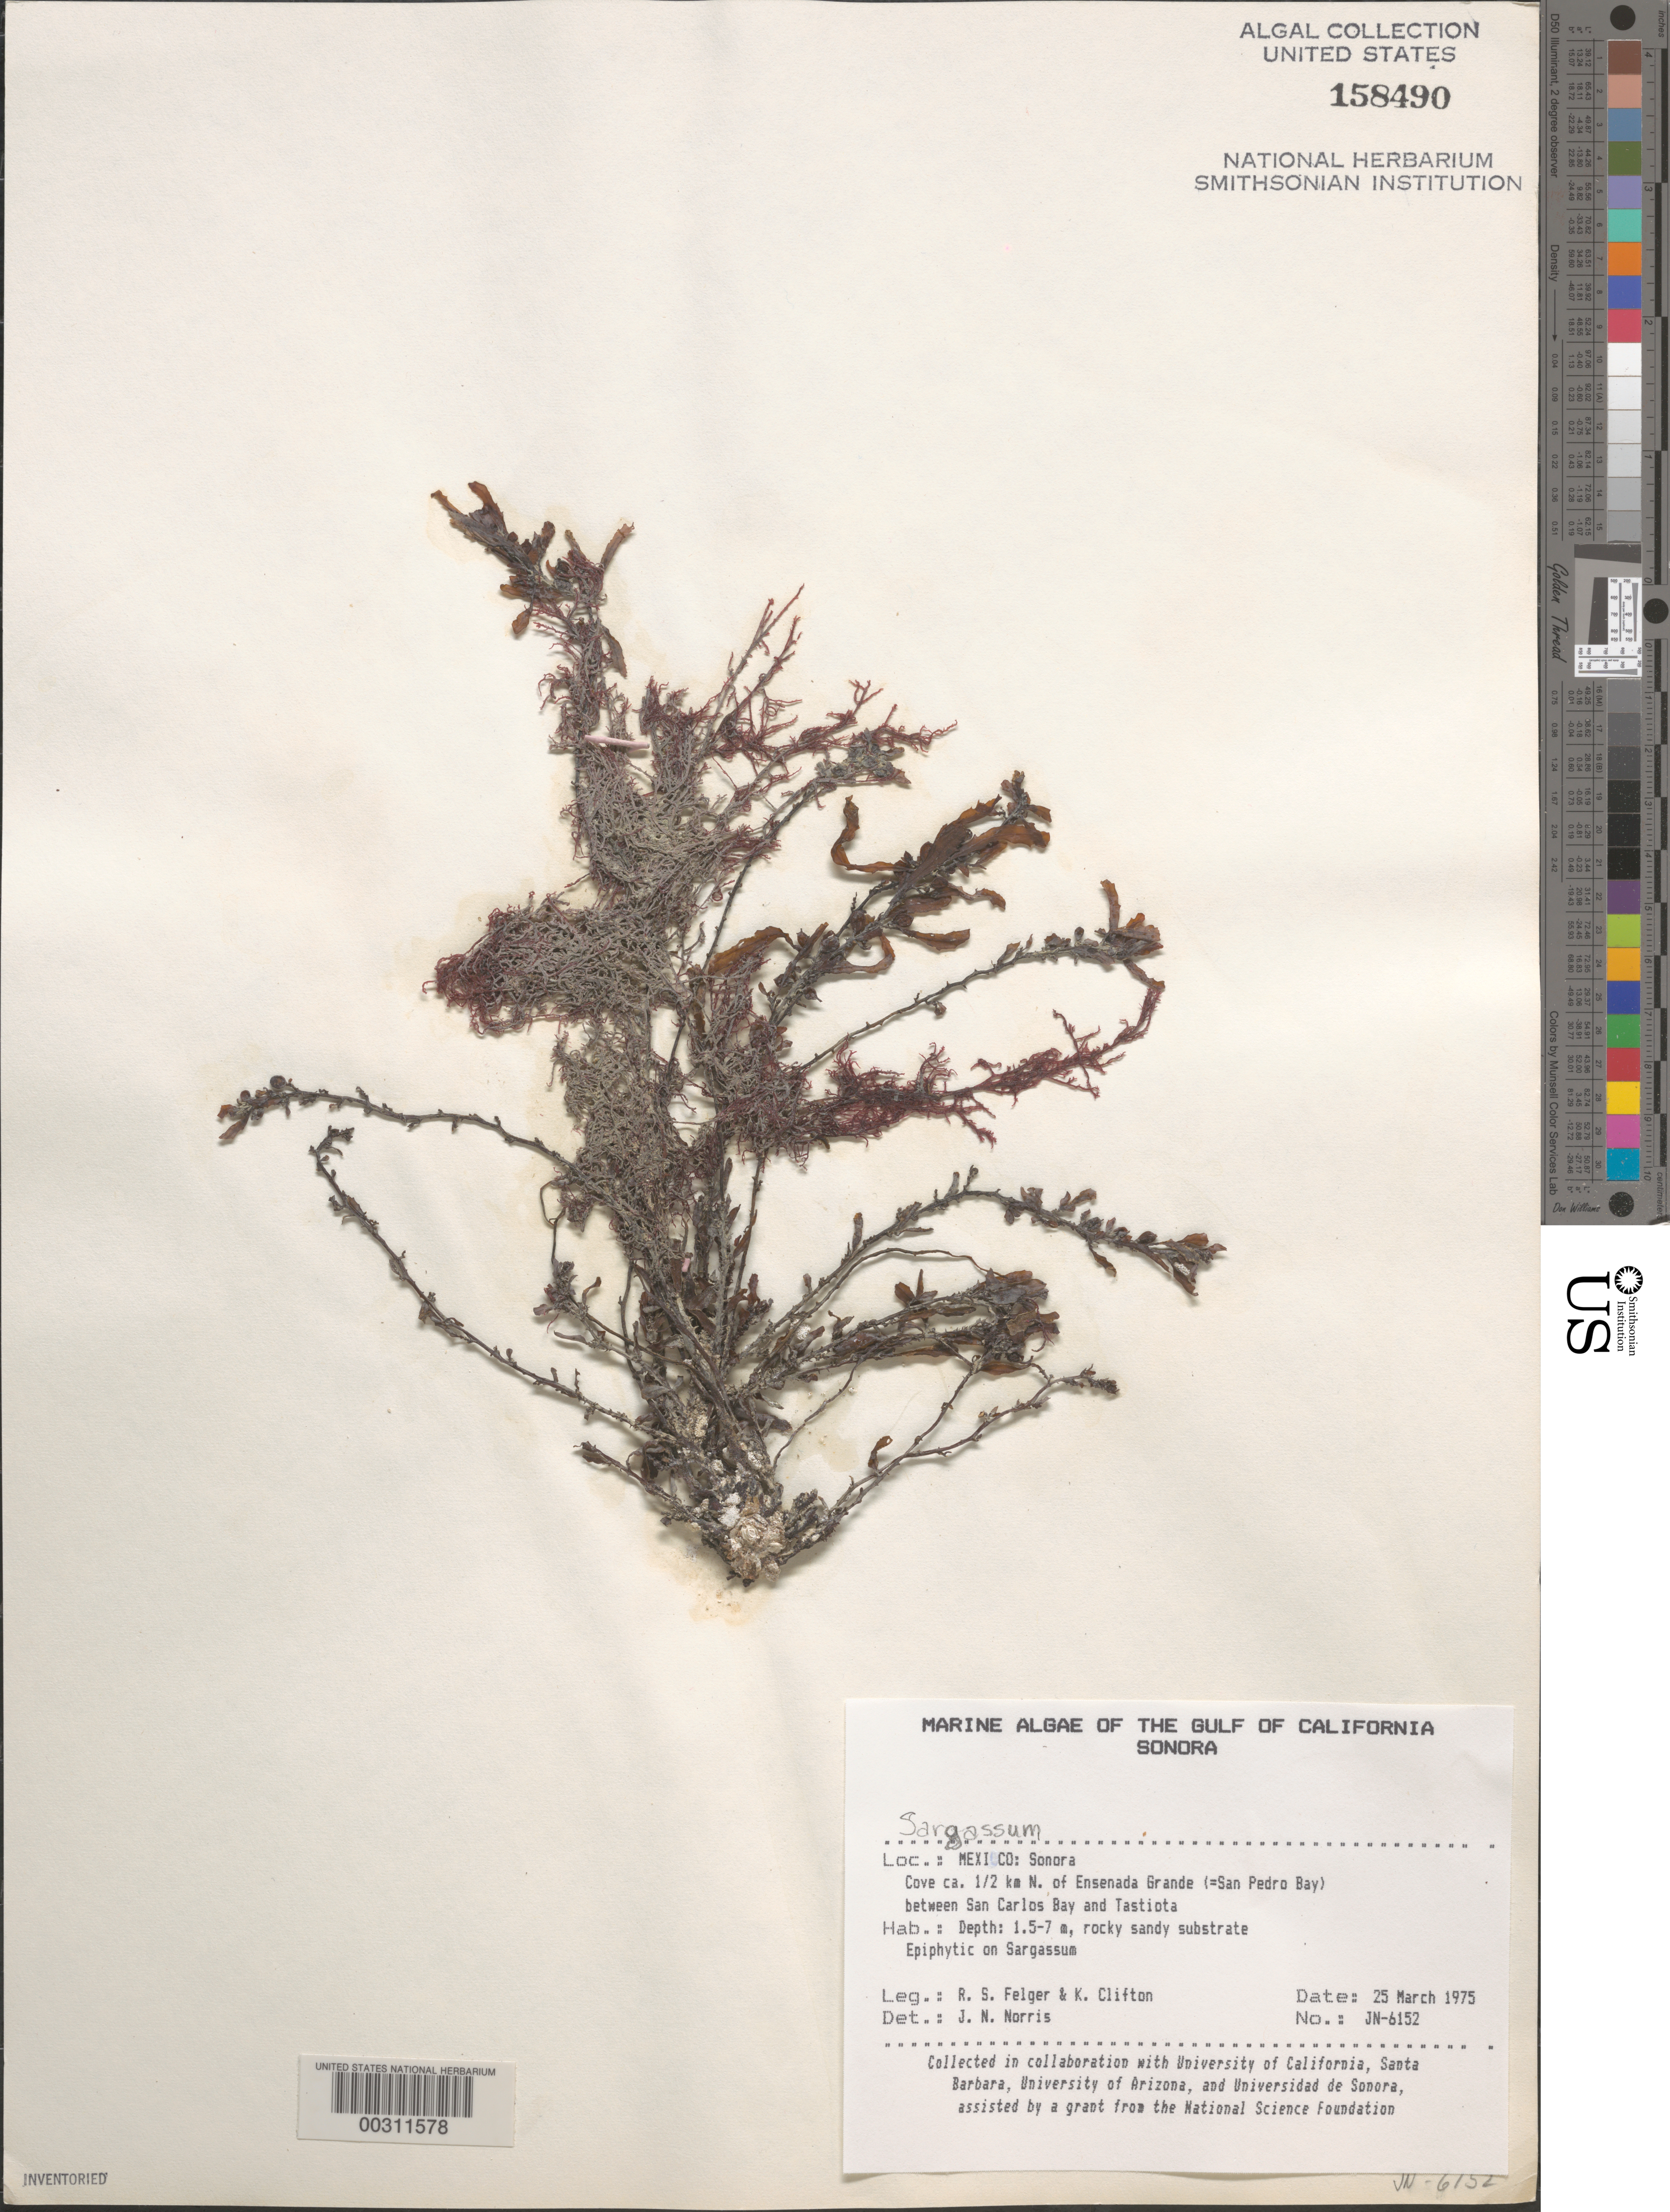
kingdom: Chromista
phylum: Ochrophyta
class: Phaeophyceae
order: Fucales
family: Sargassaceae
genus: Sargassum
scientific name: Sargassum sp.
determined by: Norris, James N.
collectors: R. S. Felger & K. Cliffton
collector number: Jn-6152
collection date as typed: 25 Mar 1975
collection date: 1975-03-25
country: Mexico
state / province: Sonora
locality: Cove 0.5 km north of Ensenada Grande (San Pedro Bay), between Bahia San Carlos and Tastiota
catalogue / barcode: US 158490